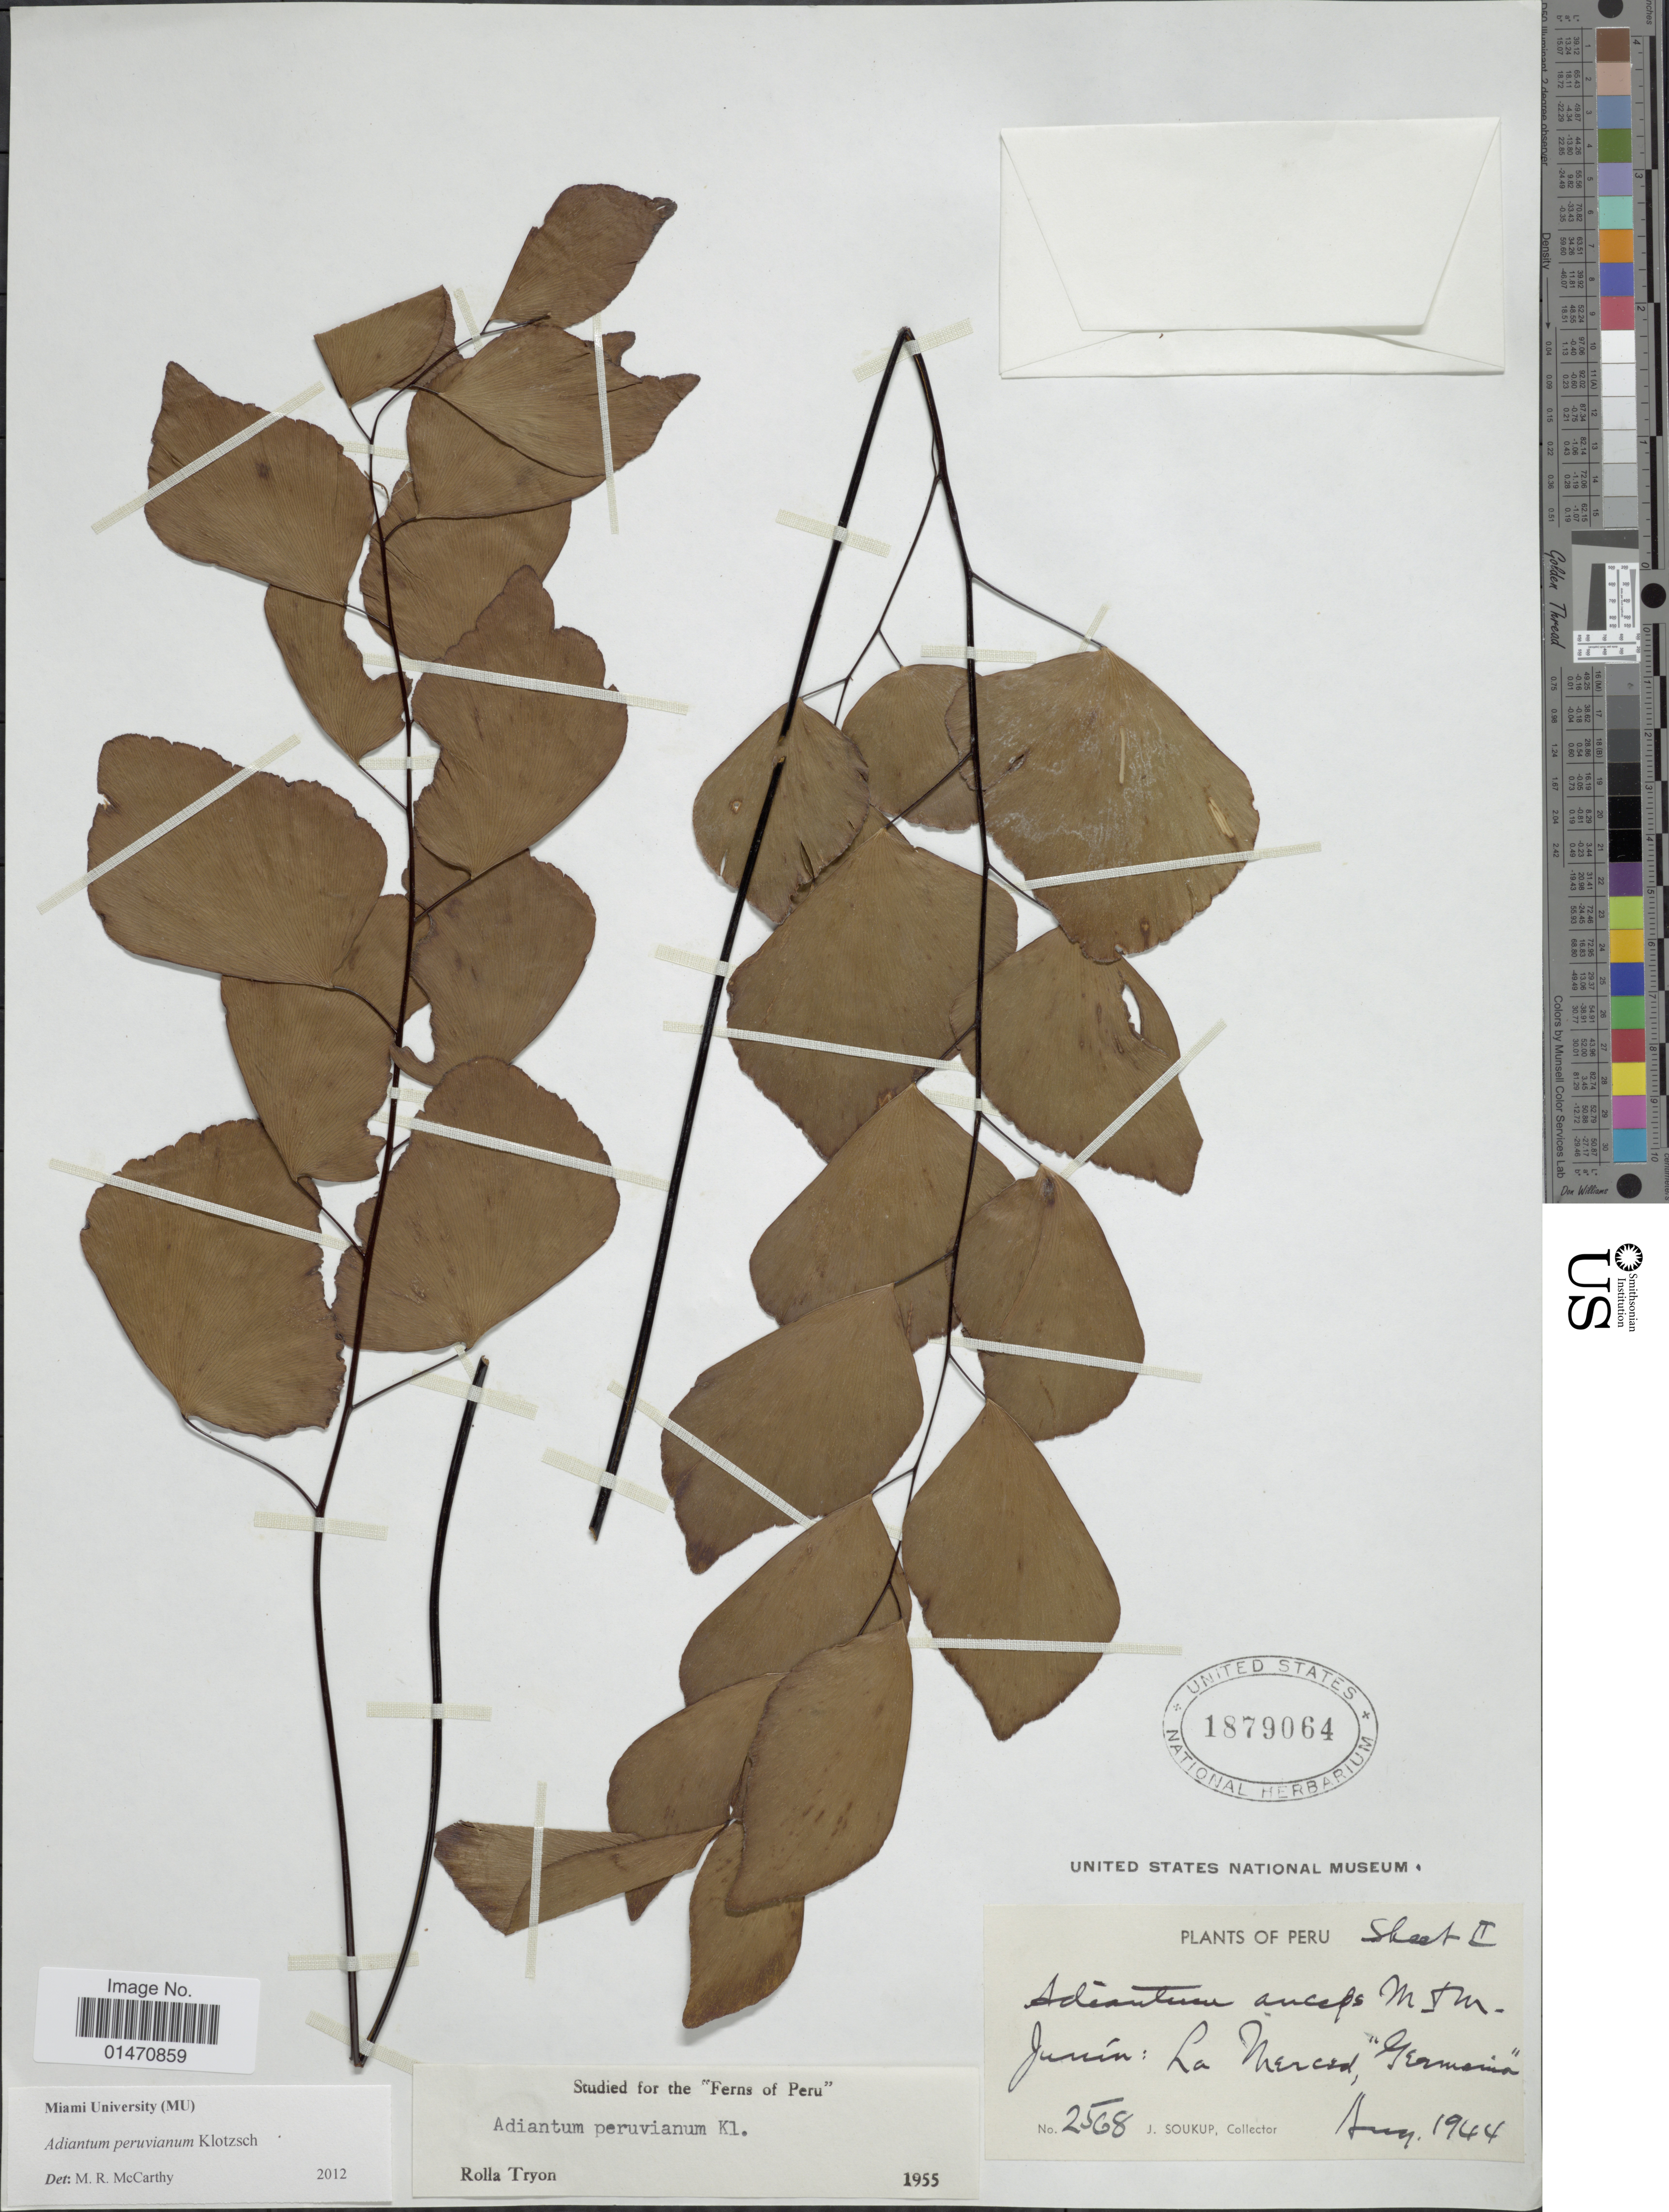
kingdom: Plantae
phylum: Tracheophyta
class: Polypodiopsida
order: Polypodiales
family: Pteridaceae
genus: Adiantum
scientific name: Adiantum peruvianum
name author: Klotzsch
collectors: J. Soukup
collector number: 2568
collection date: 1944-08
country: Peru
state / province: Junín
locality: Junín: La Merced, "Germania"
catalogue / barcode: US 1879064